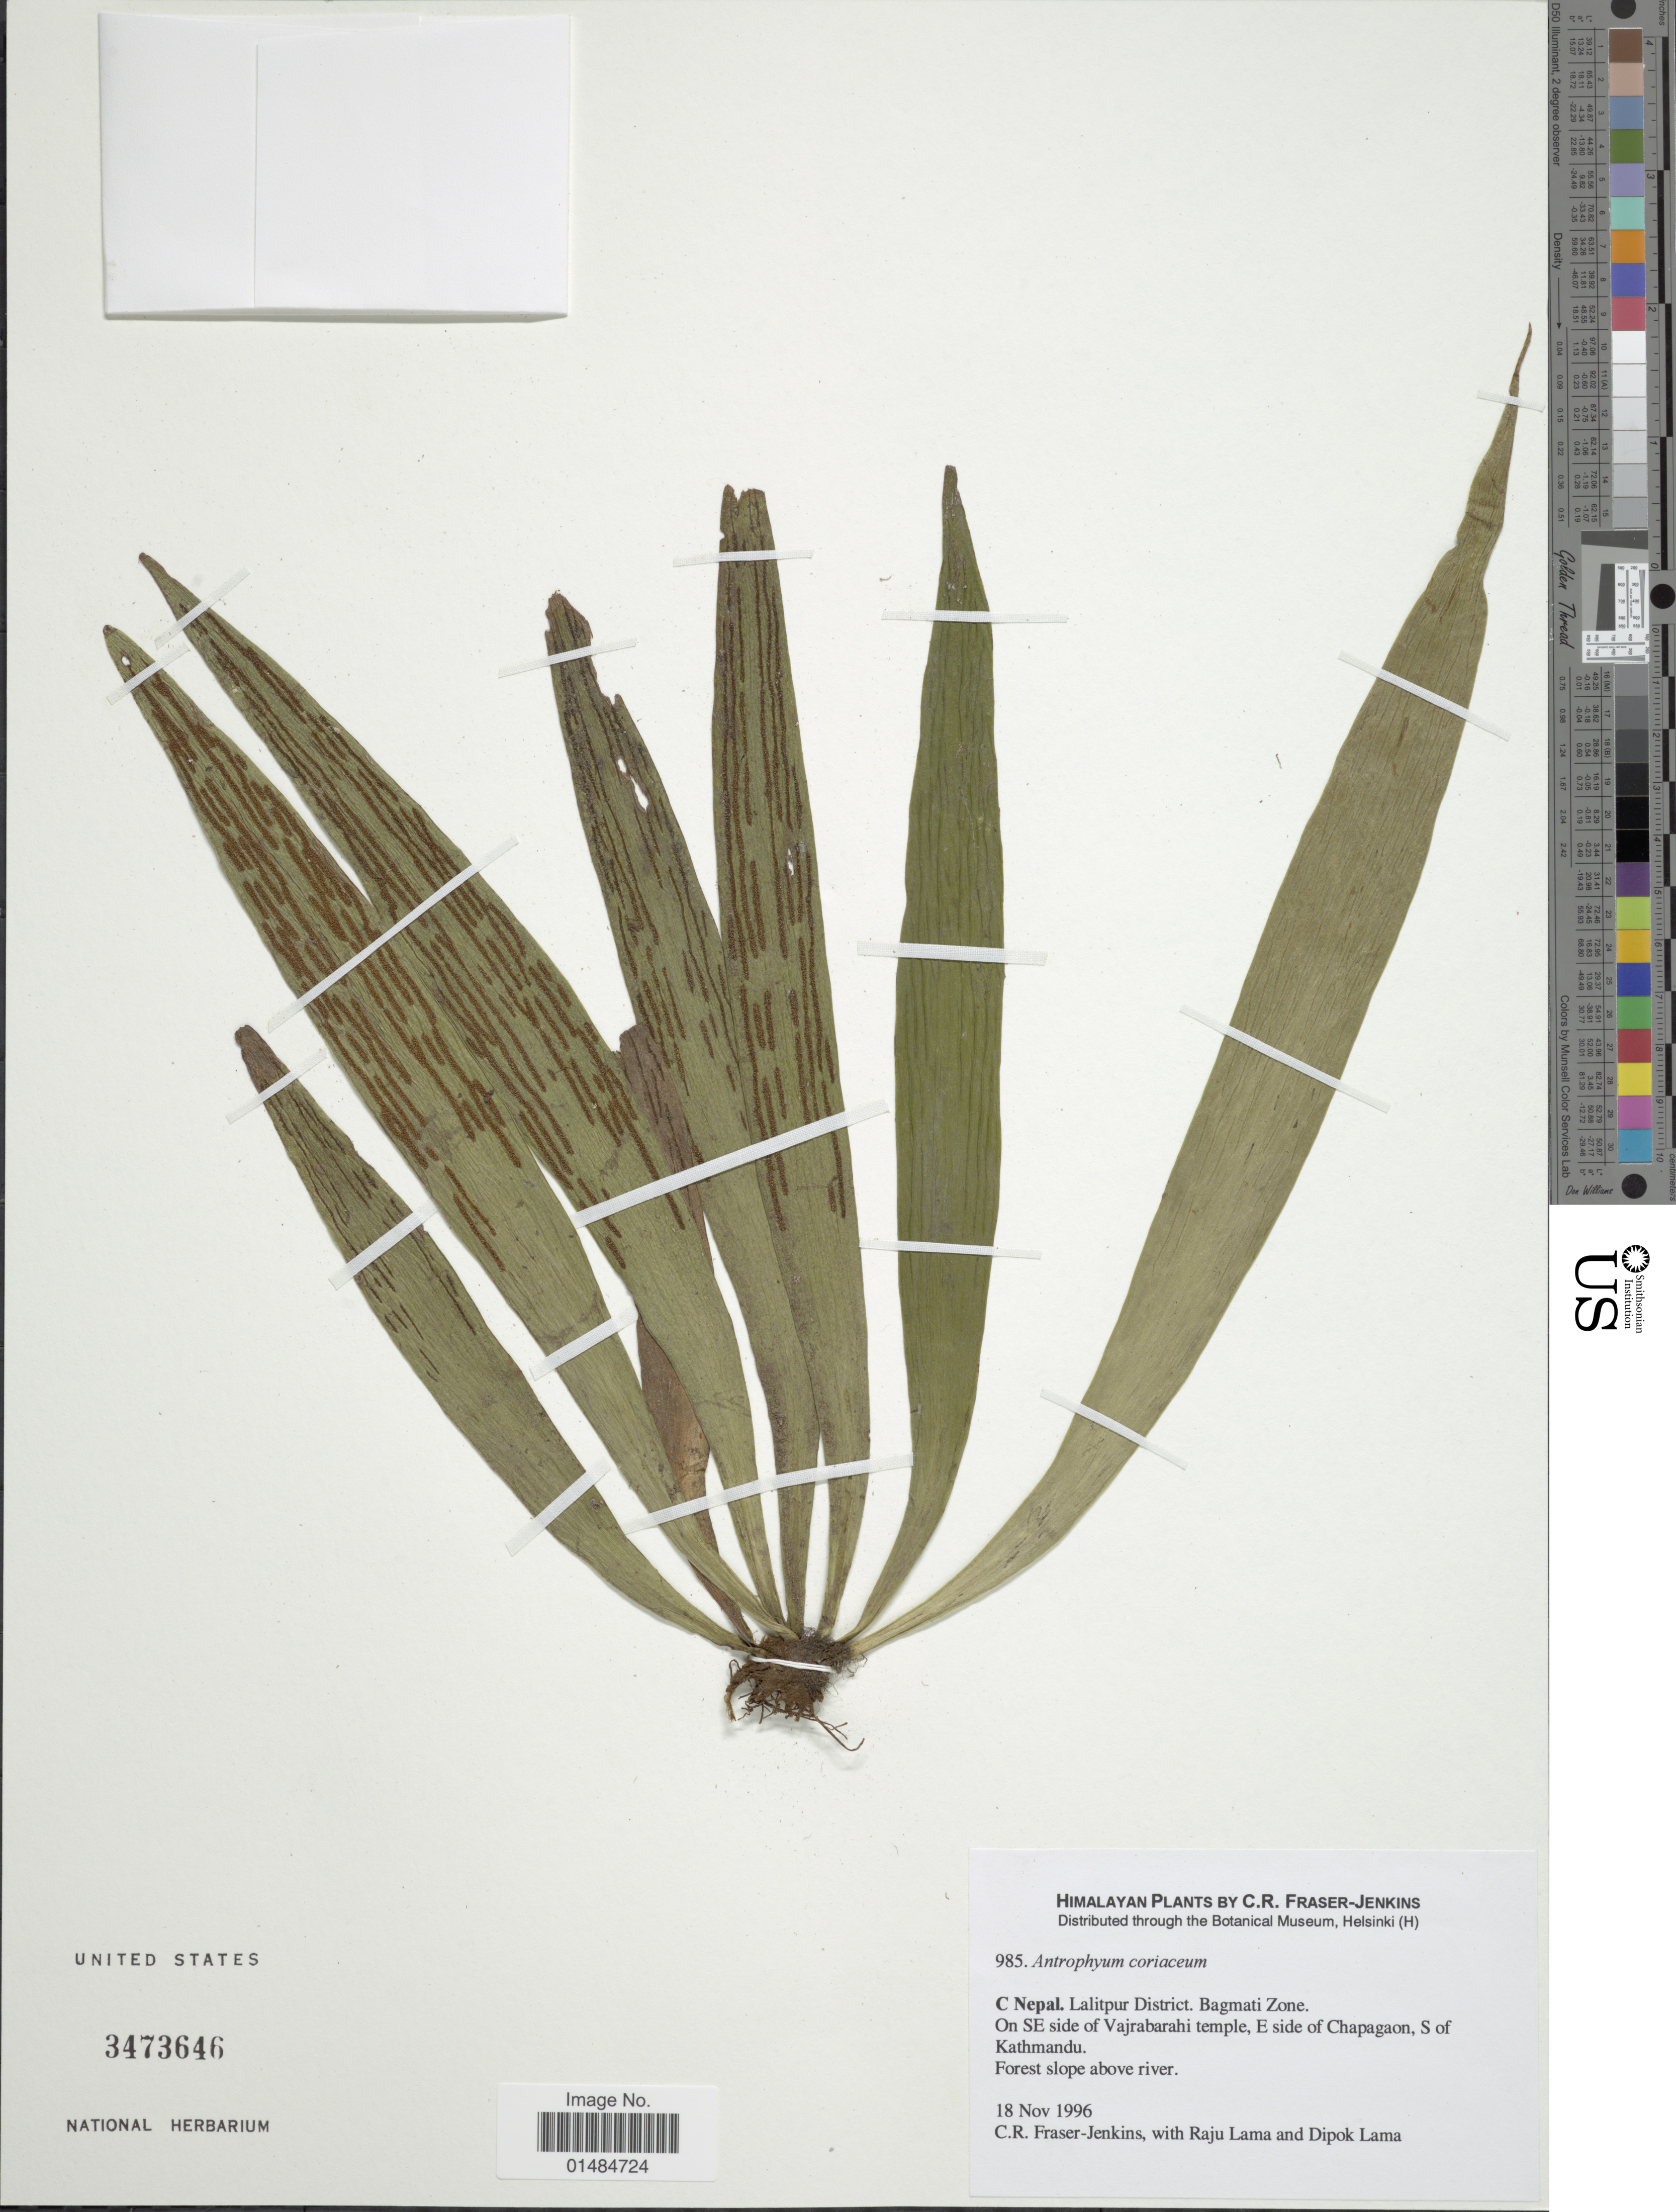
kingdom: Plantae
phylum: Tracheophyta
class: Polypodiopsida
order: Polypodiales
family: Pteridaceae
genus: Antrophyum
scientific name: Antrophyum coriaceum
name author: (D. Don) Wall. ex T. Moore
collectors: C. R. Fraser-Jenkins, R. Lama & D. Lama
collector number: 985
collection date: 1996-11-18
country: Nepal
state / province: Bagmati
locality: C. Nepal. Lalitpur District, Bagmati Zone. On SE side of Vajrabarahi temple, E side of Chapagaon, S. of Kathmandu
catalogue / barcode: US 3473646